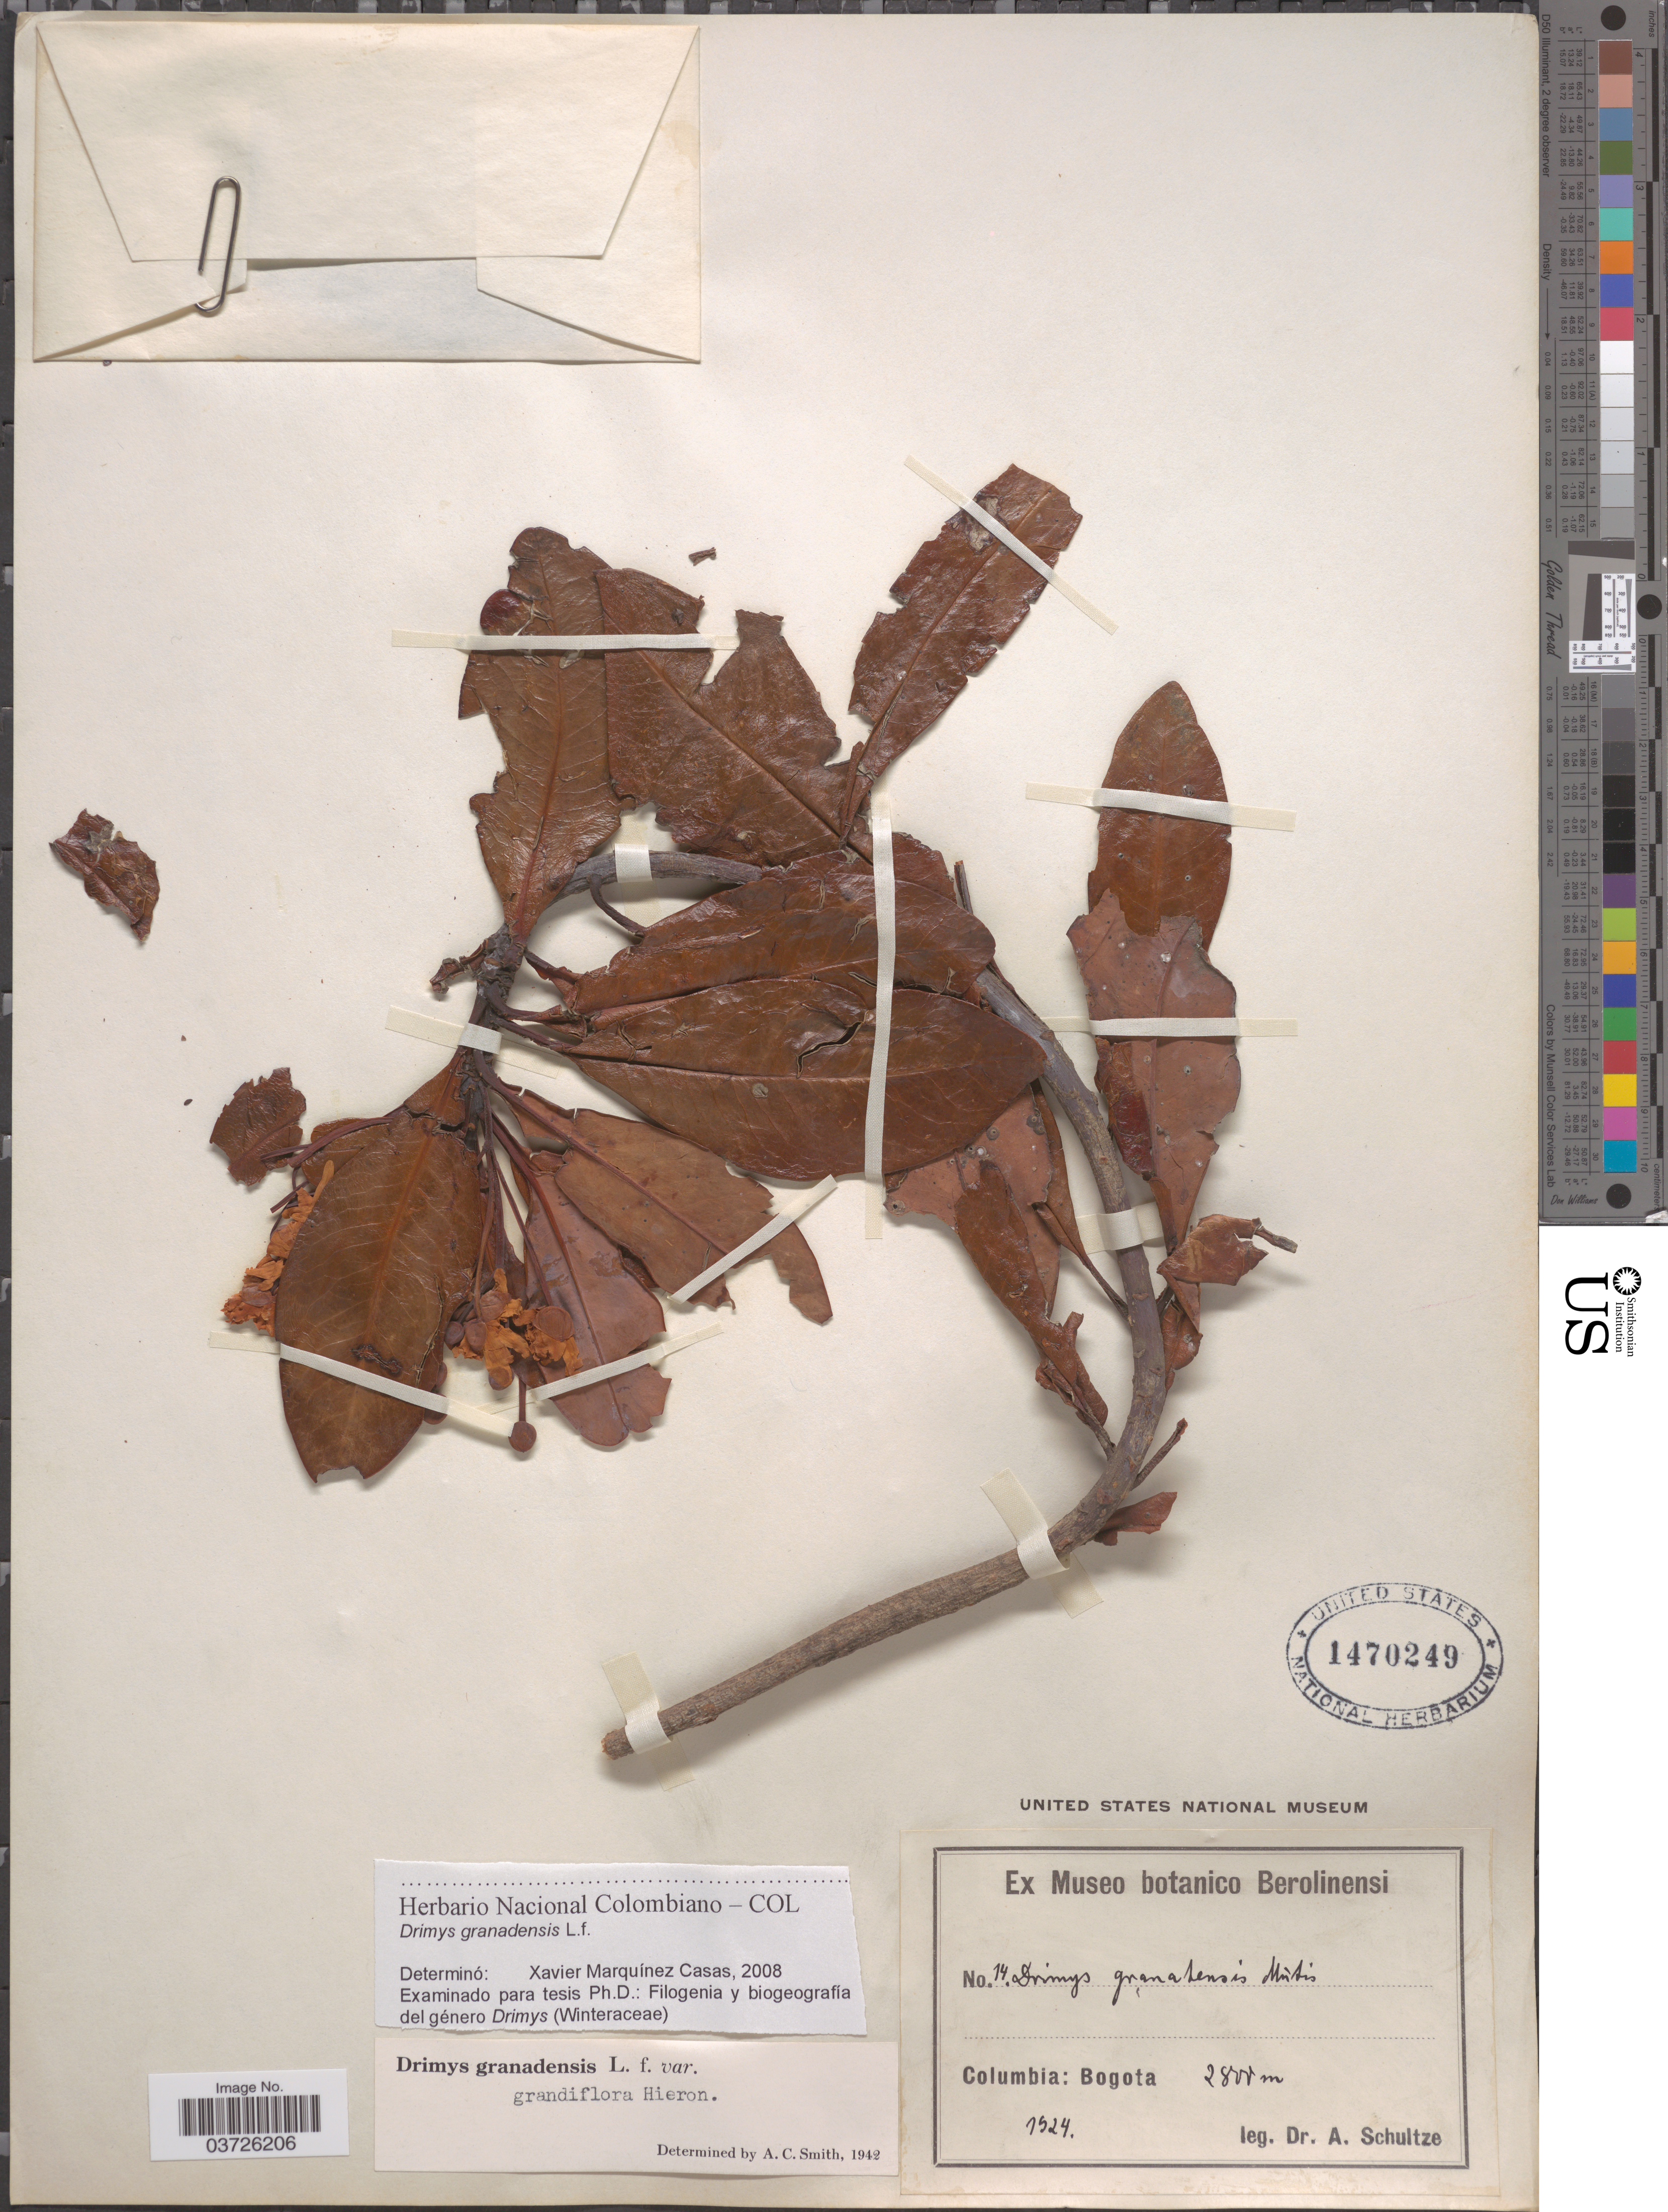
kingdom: Plantae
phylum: Tracheophyta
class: Magnoliopsida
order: Canellales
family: Winteraceae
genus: Drimys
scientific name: Drimys granadensis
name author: L. f.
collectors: A. Schultze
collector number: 14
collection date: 1924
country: Colombia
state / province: Bogota D.C.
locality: Bogota.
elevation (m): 2800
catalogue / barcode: US 1470249